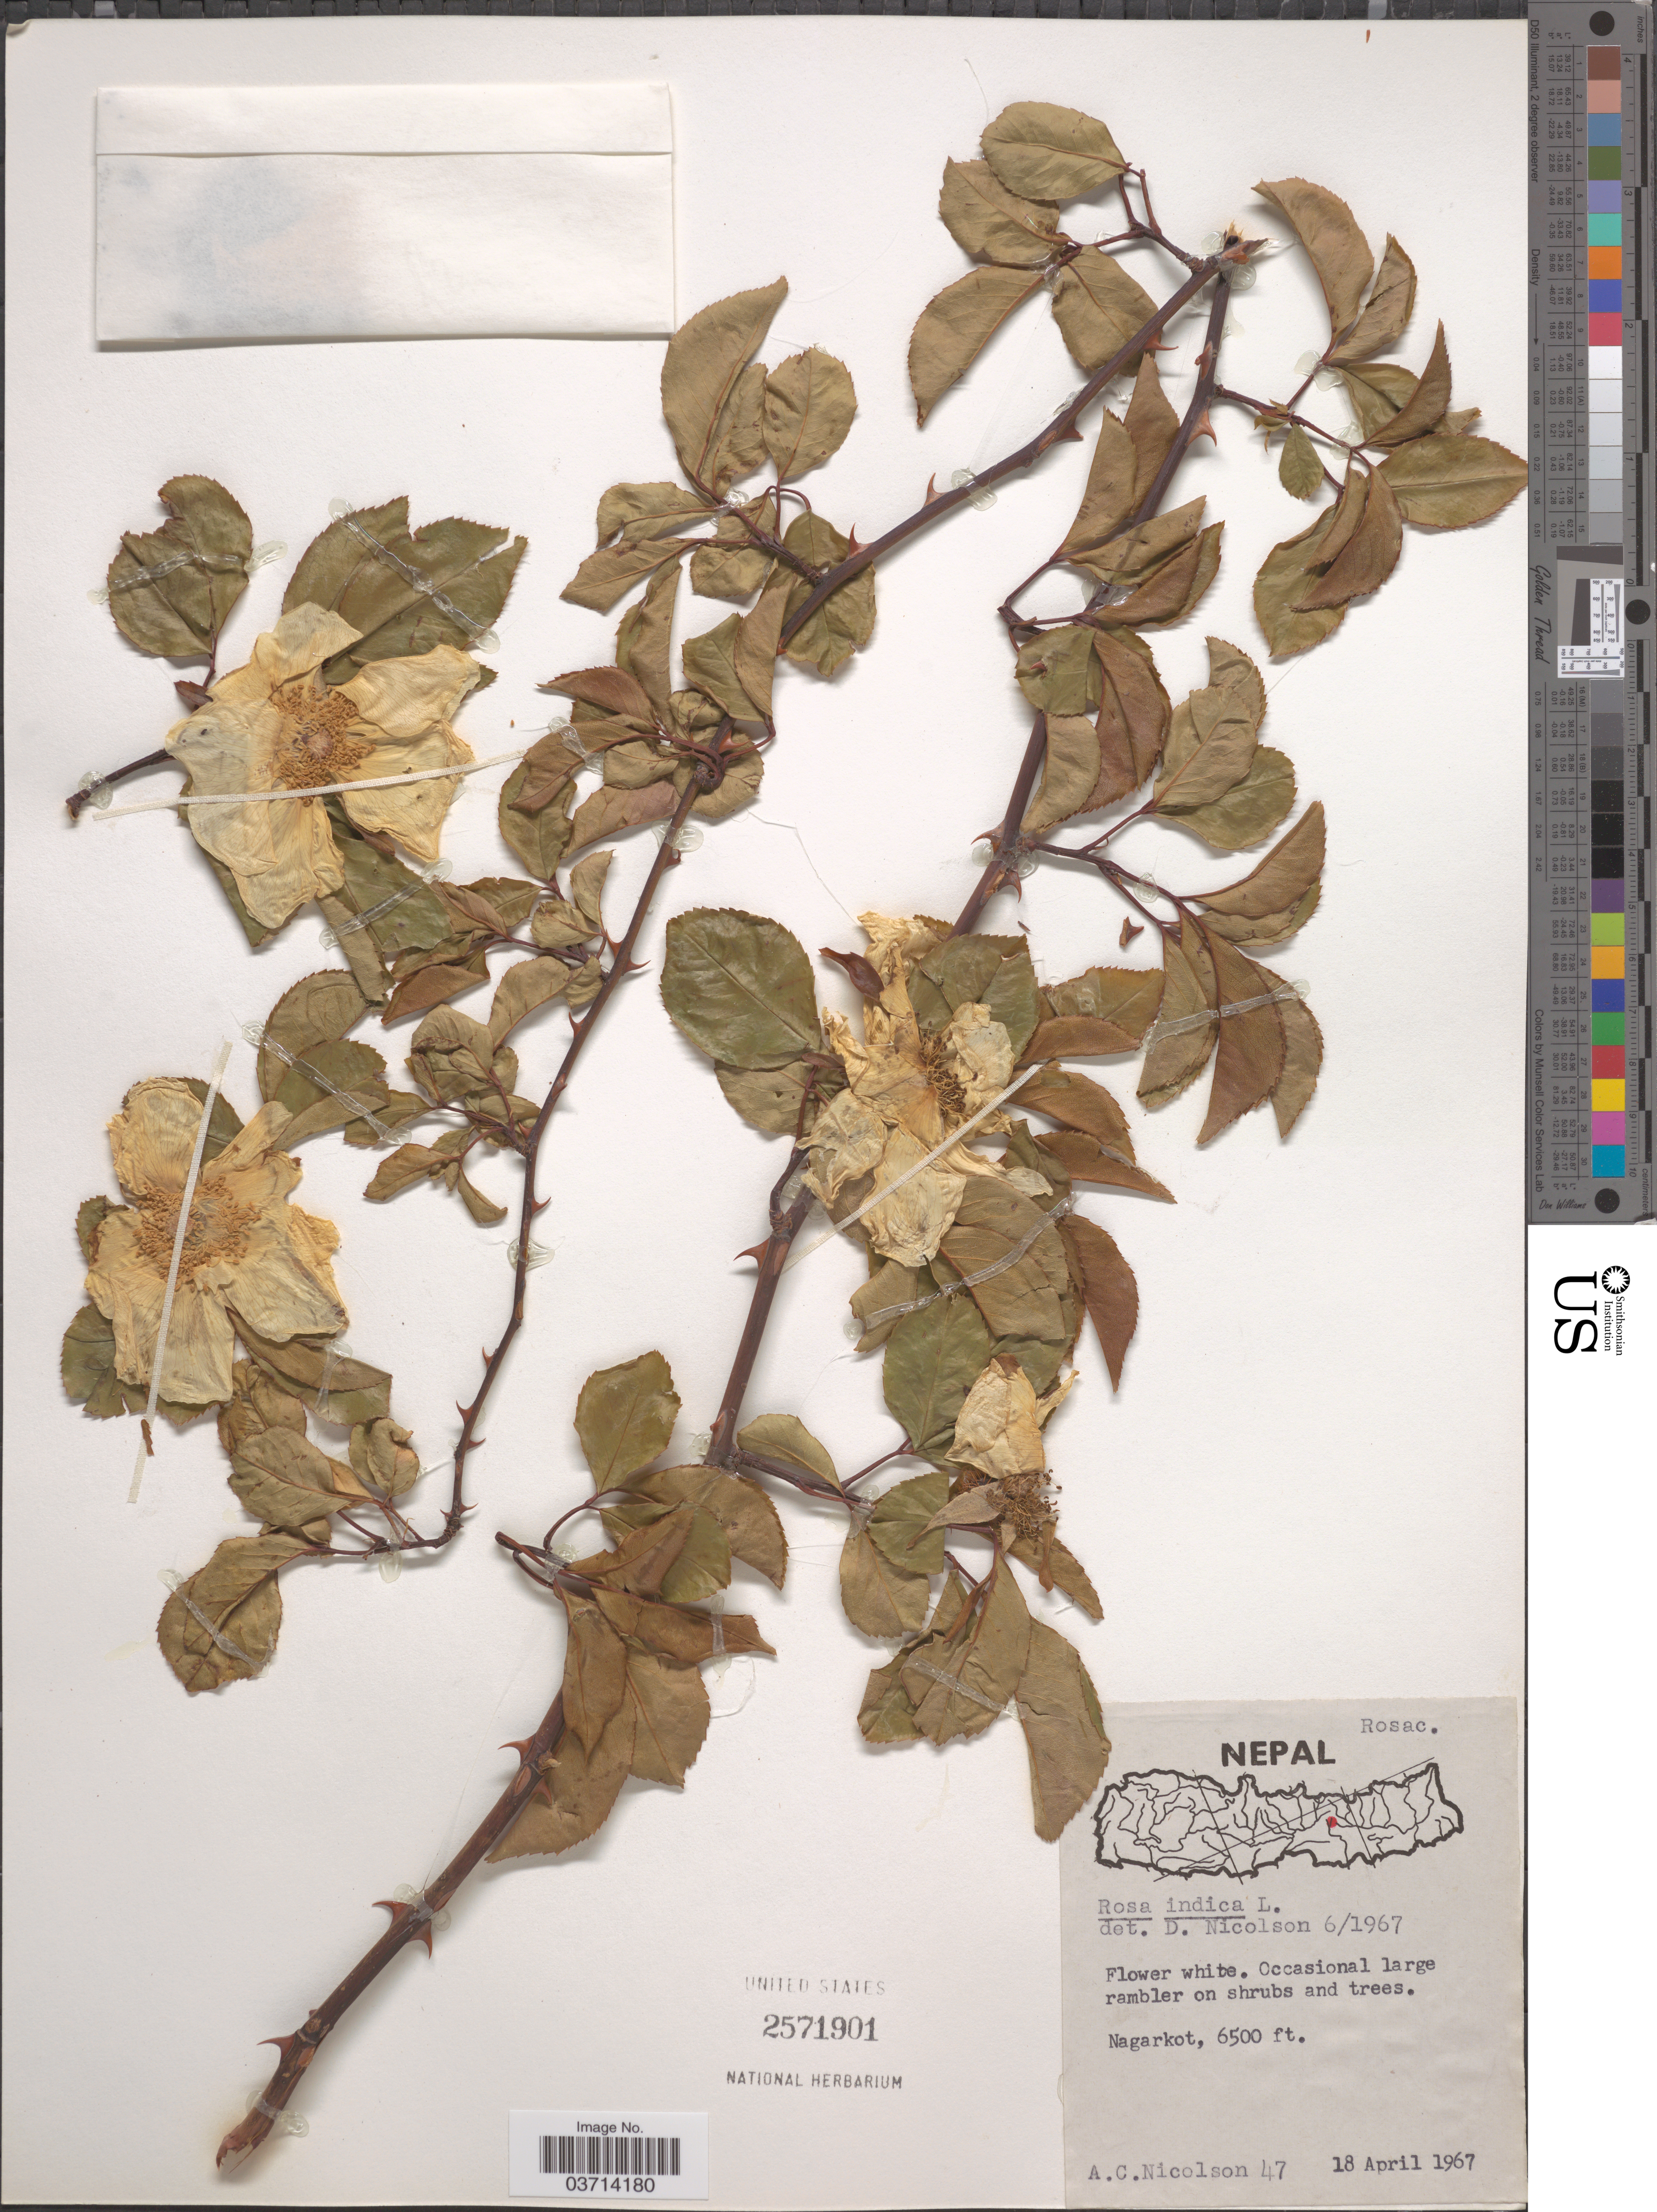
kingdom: Plantae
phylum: Tracheophyta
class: Magnoliopsida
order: Rosales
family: Rosaceae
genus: Rosa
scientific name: Rosa indica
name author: L.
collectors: A. C. Nicolson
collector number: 47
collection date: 1967-04-18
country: Nepal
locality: Nagarkot.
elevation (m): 1981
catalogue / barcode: US 2571901